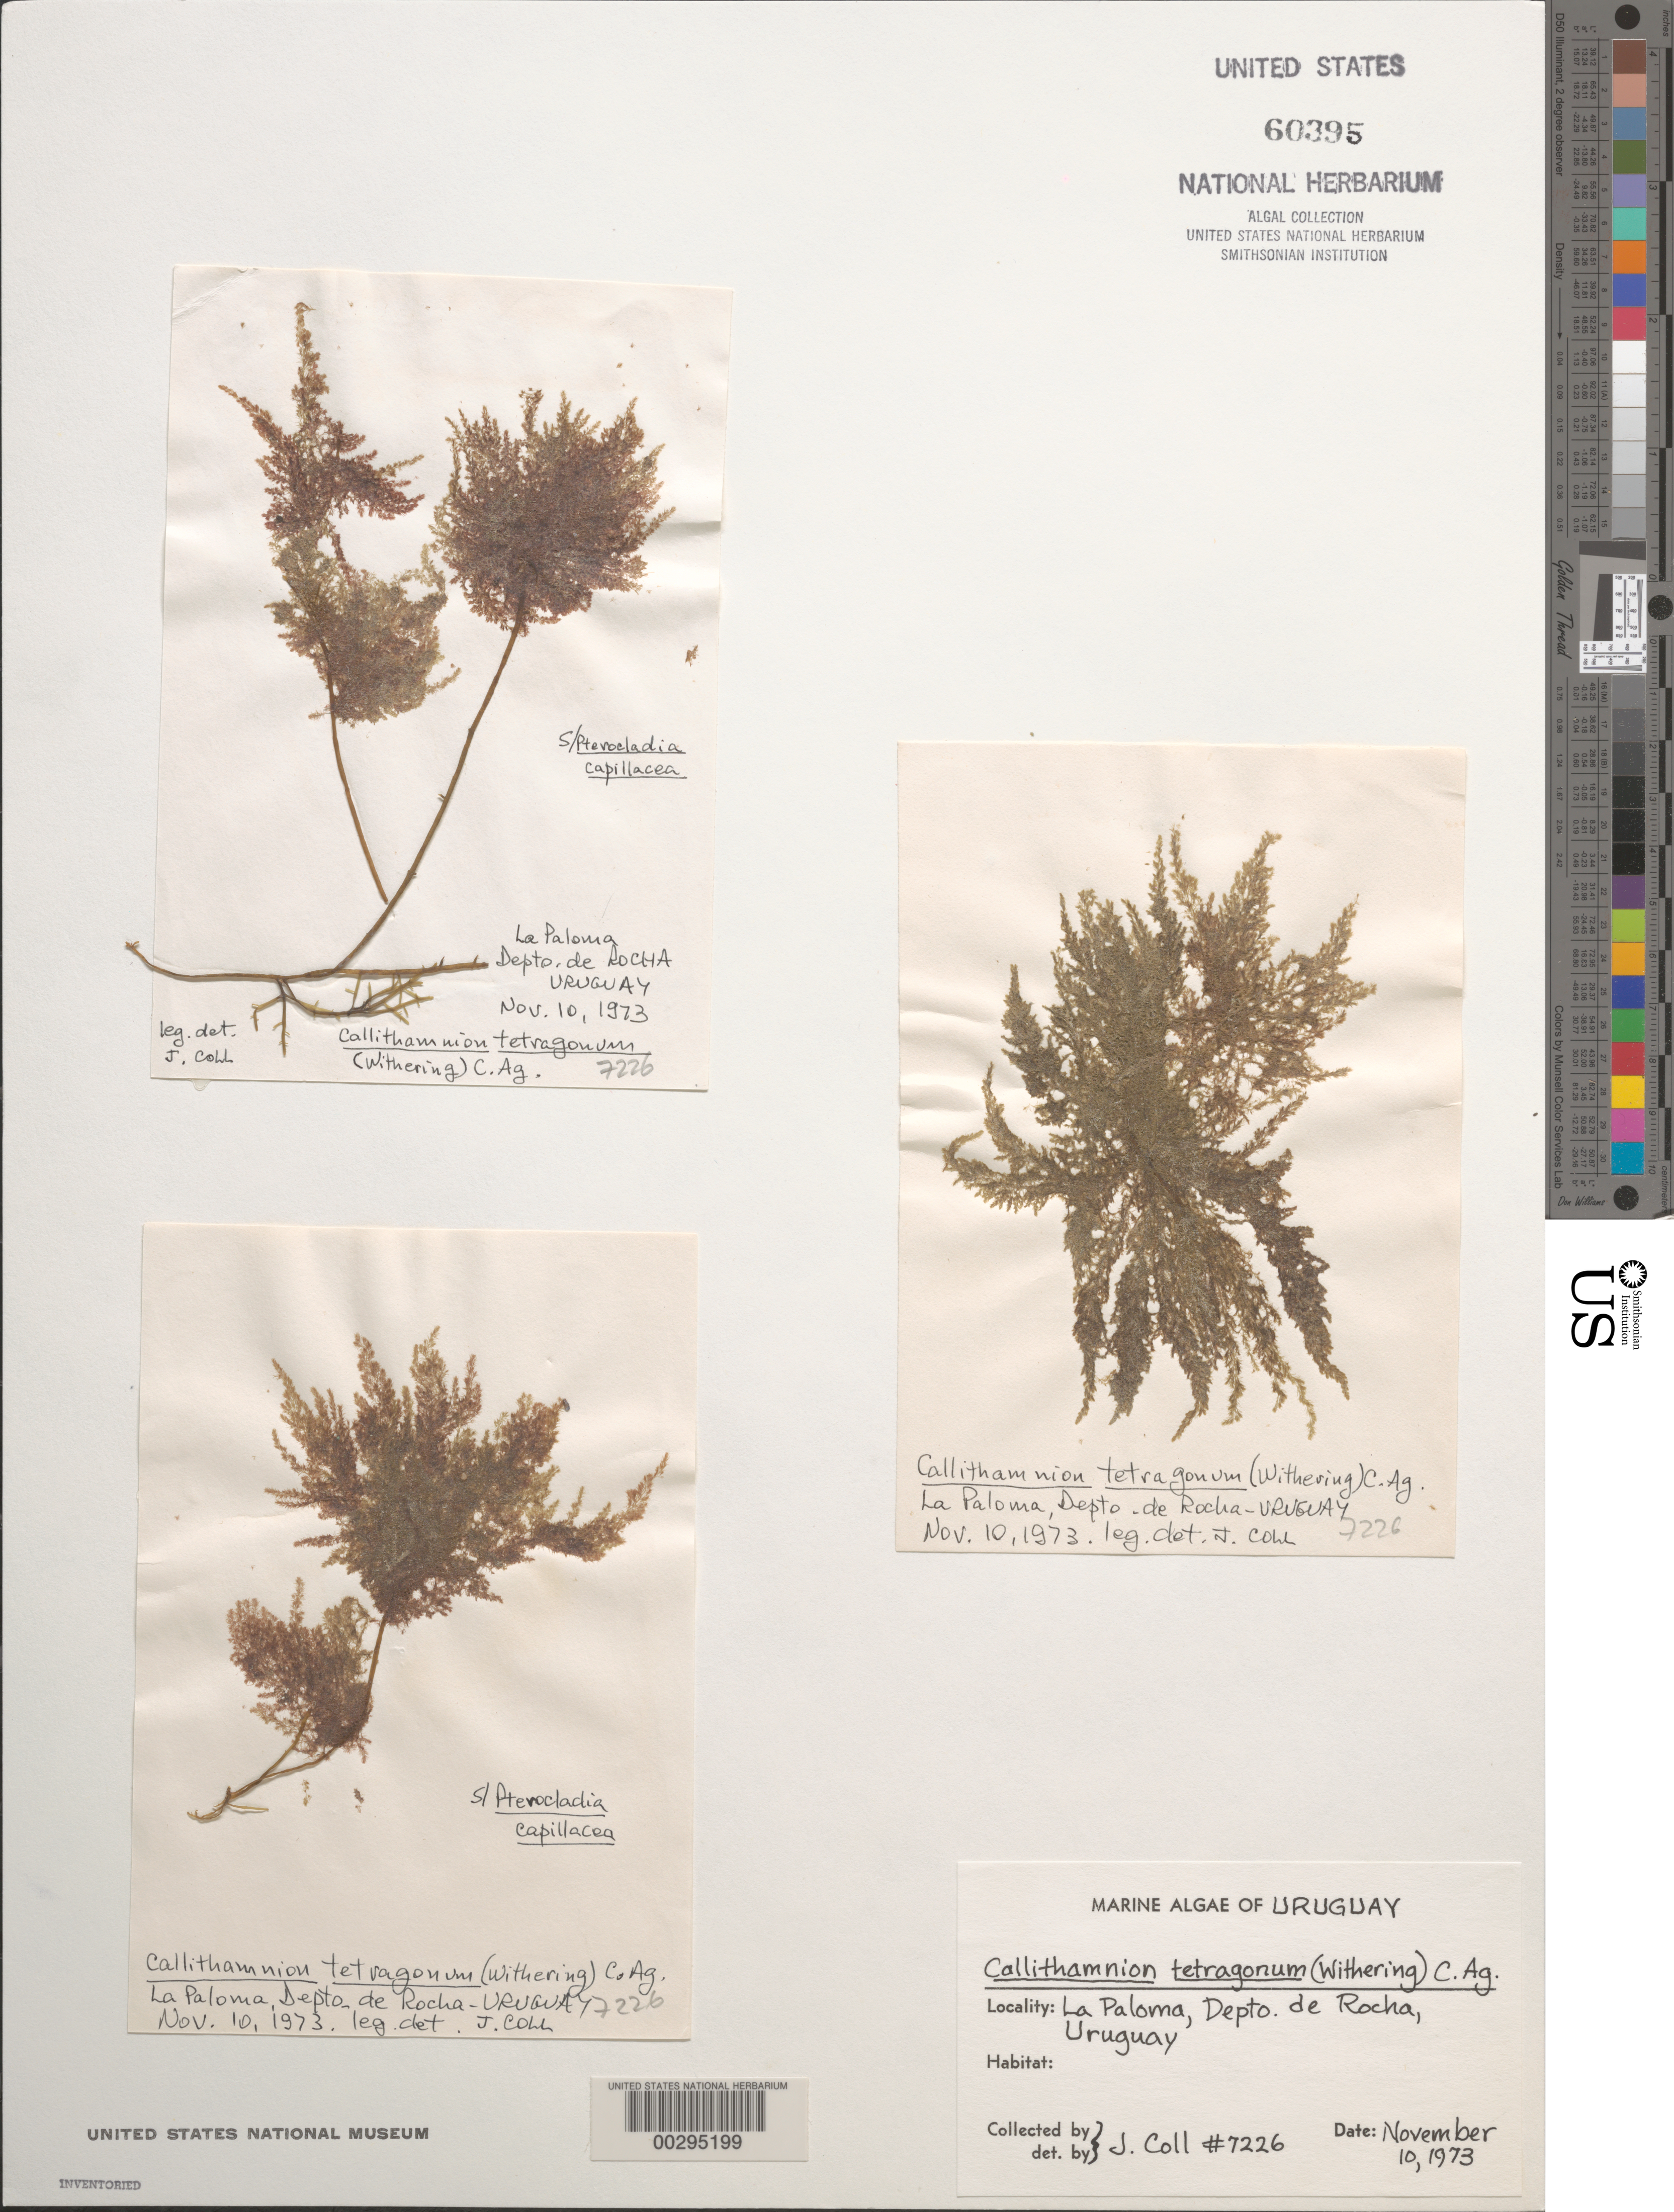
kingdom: Plantae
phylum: Rhodophyta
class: Florideophyceae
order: Ceramiales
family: Callithamniaceae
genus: Callithamnion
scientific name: Callithamnion tetragonum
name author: (With.) S.F. Gray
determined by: Coll, P.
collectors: J. Coll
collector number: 7226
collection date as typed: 10 Nov 1973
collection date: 1973-11-10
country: Uruguay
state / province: Rocha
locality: La Paloma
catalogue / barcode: US 60395